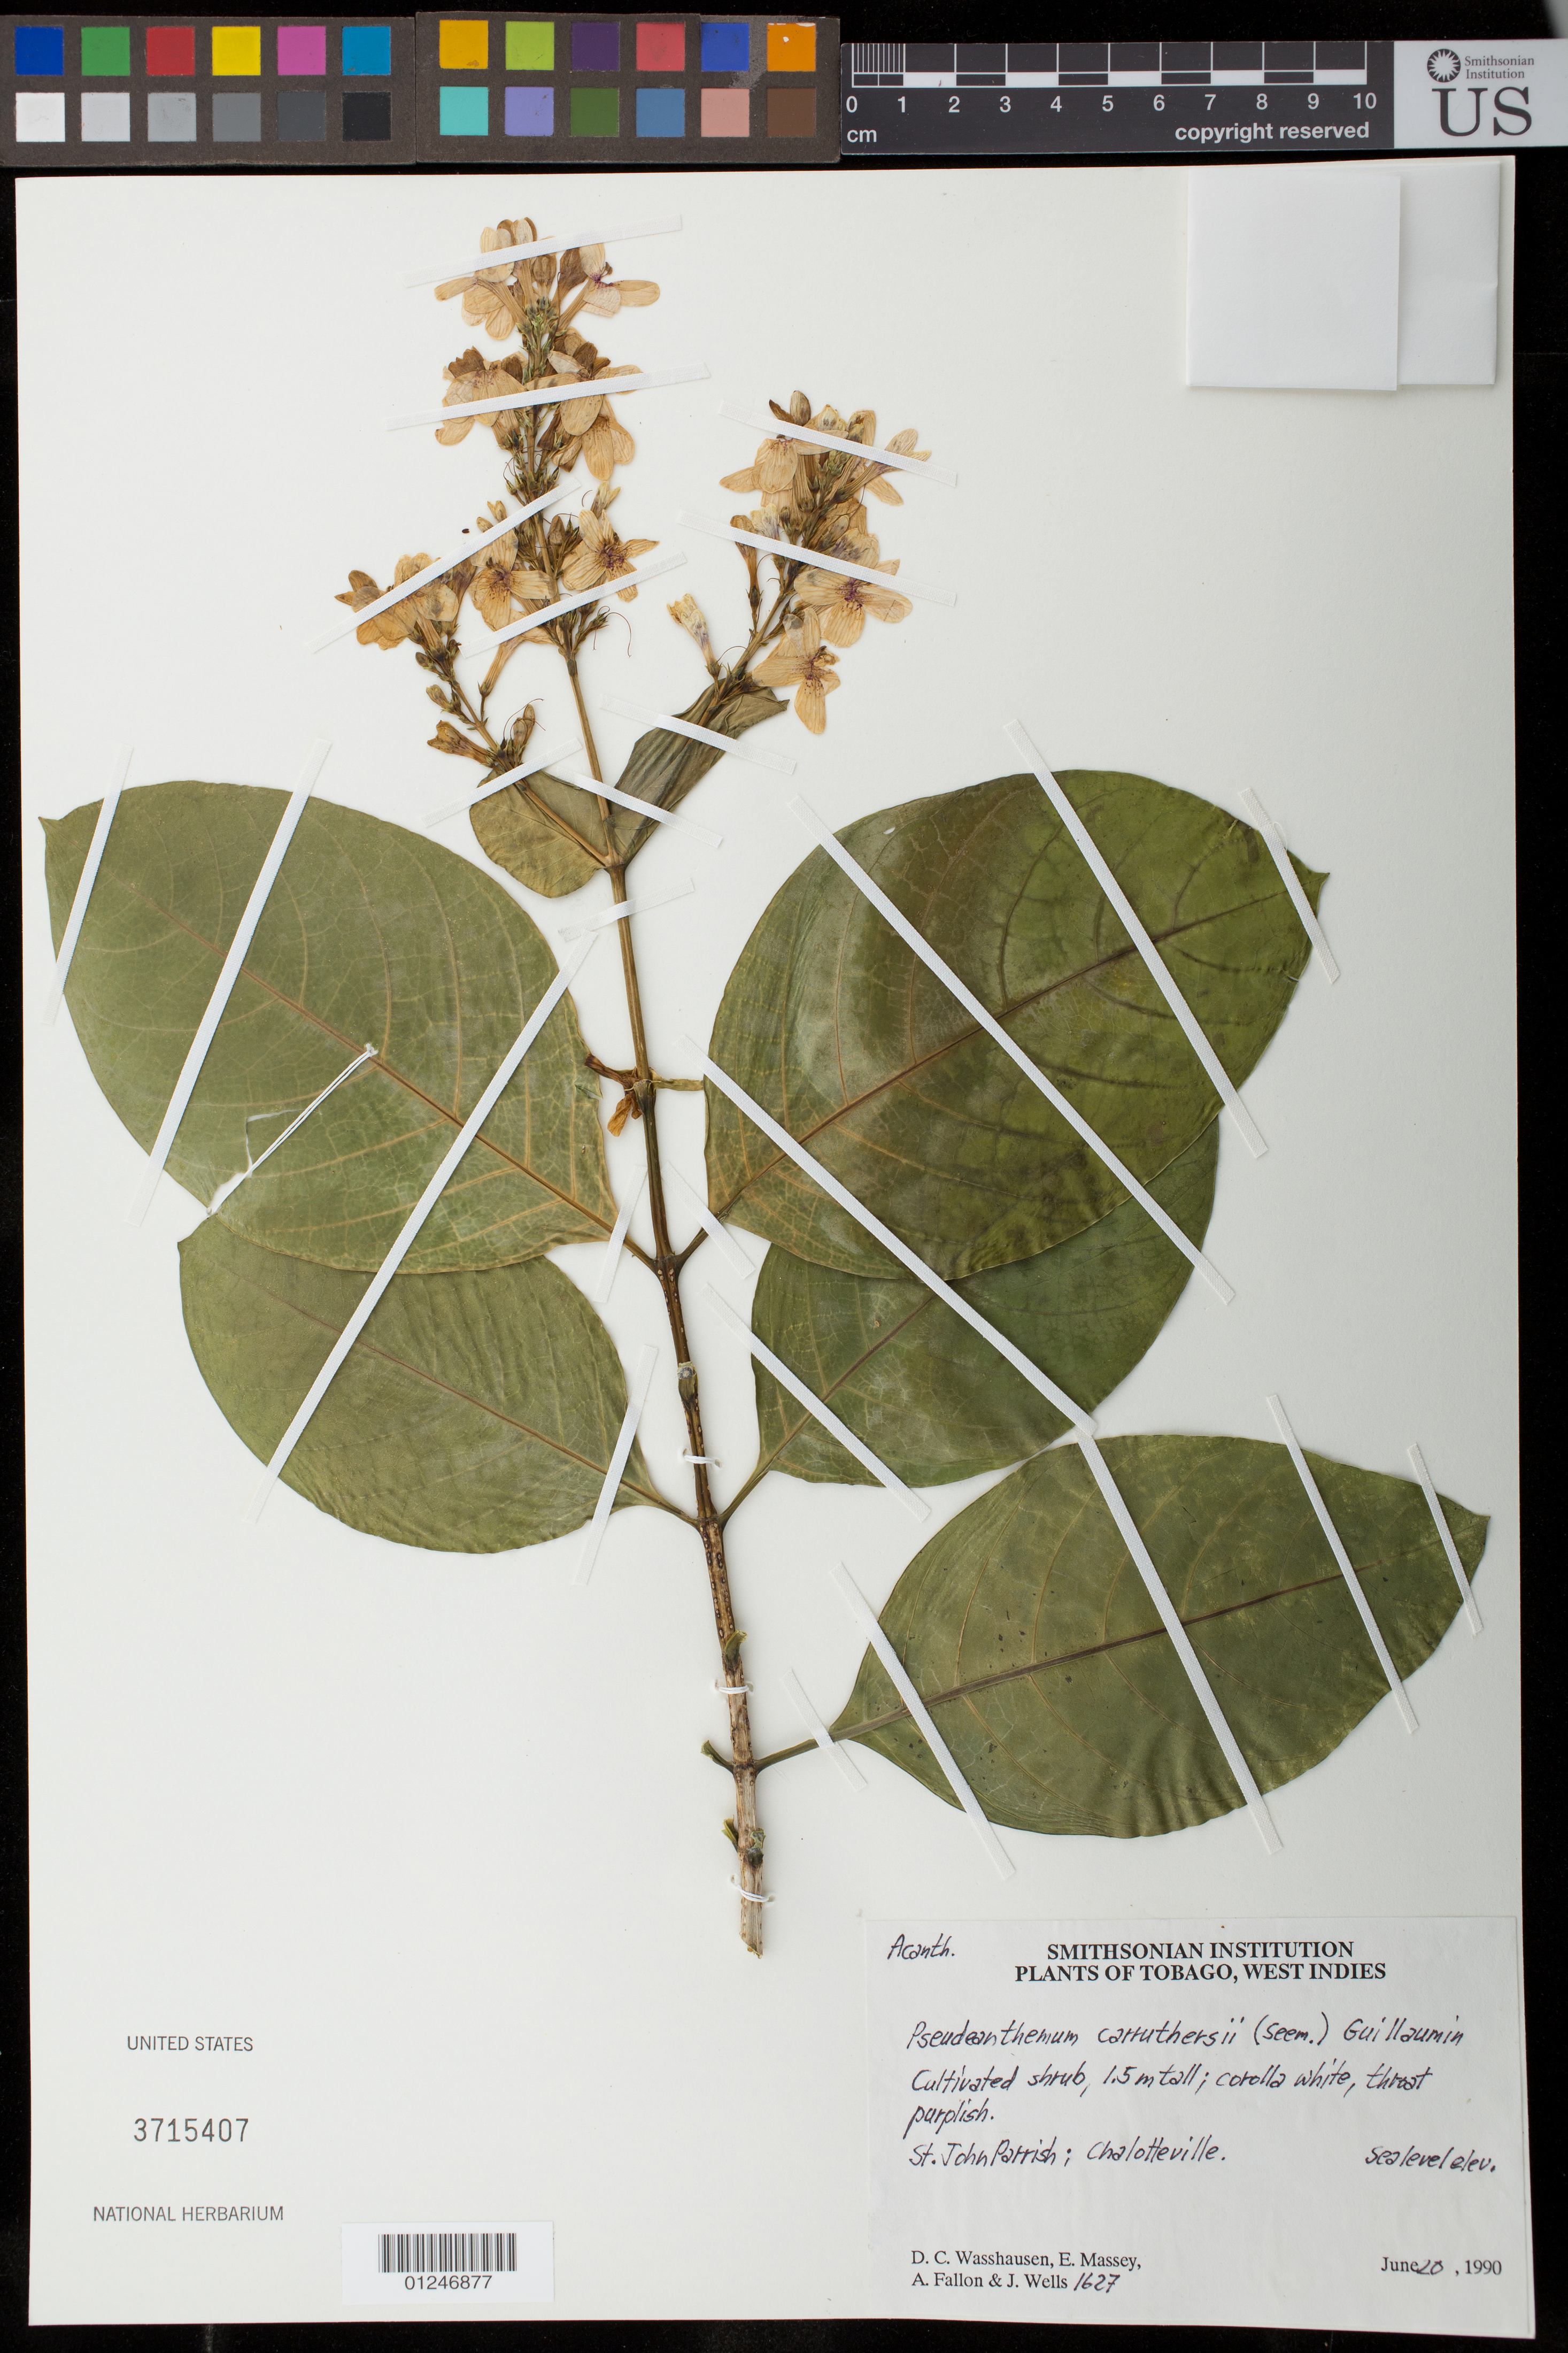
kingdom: Plantae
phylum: Tracheophyta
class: Magnoliopsida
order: Lamiales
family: Acanthaceae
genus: Pseuderanthemum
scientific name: Pseuderanthemum carruthersii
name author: (Seem.) Guillaumin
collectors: D. C. Wasshausen, E. Massey, A. Fallon & J. Wells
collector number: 1627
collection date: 1990-06-20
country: Trinidad and Tobago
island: Tobago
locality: St. John Parish, Chalotteville.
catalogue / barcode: US 3715407